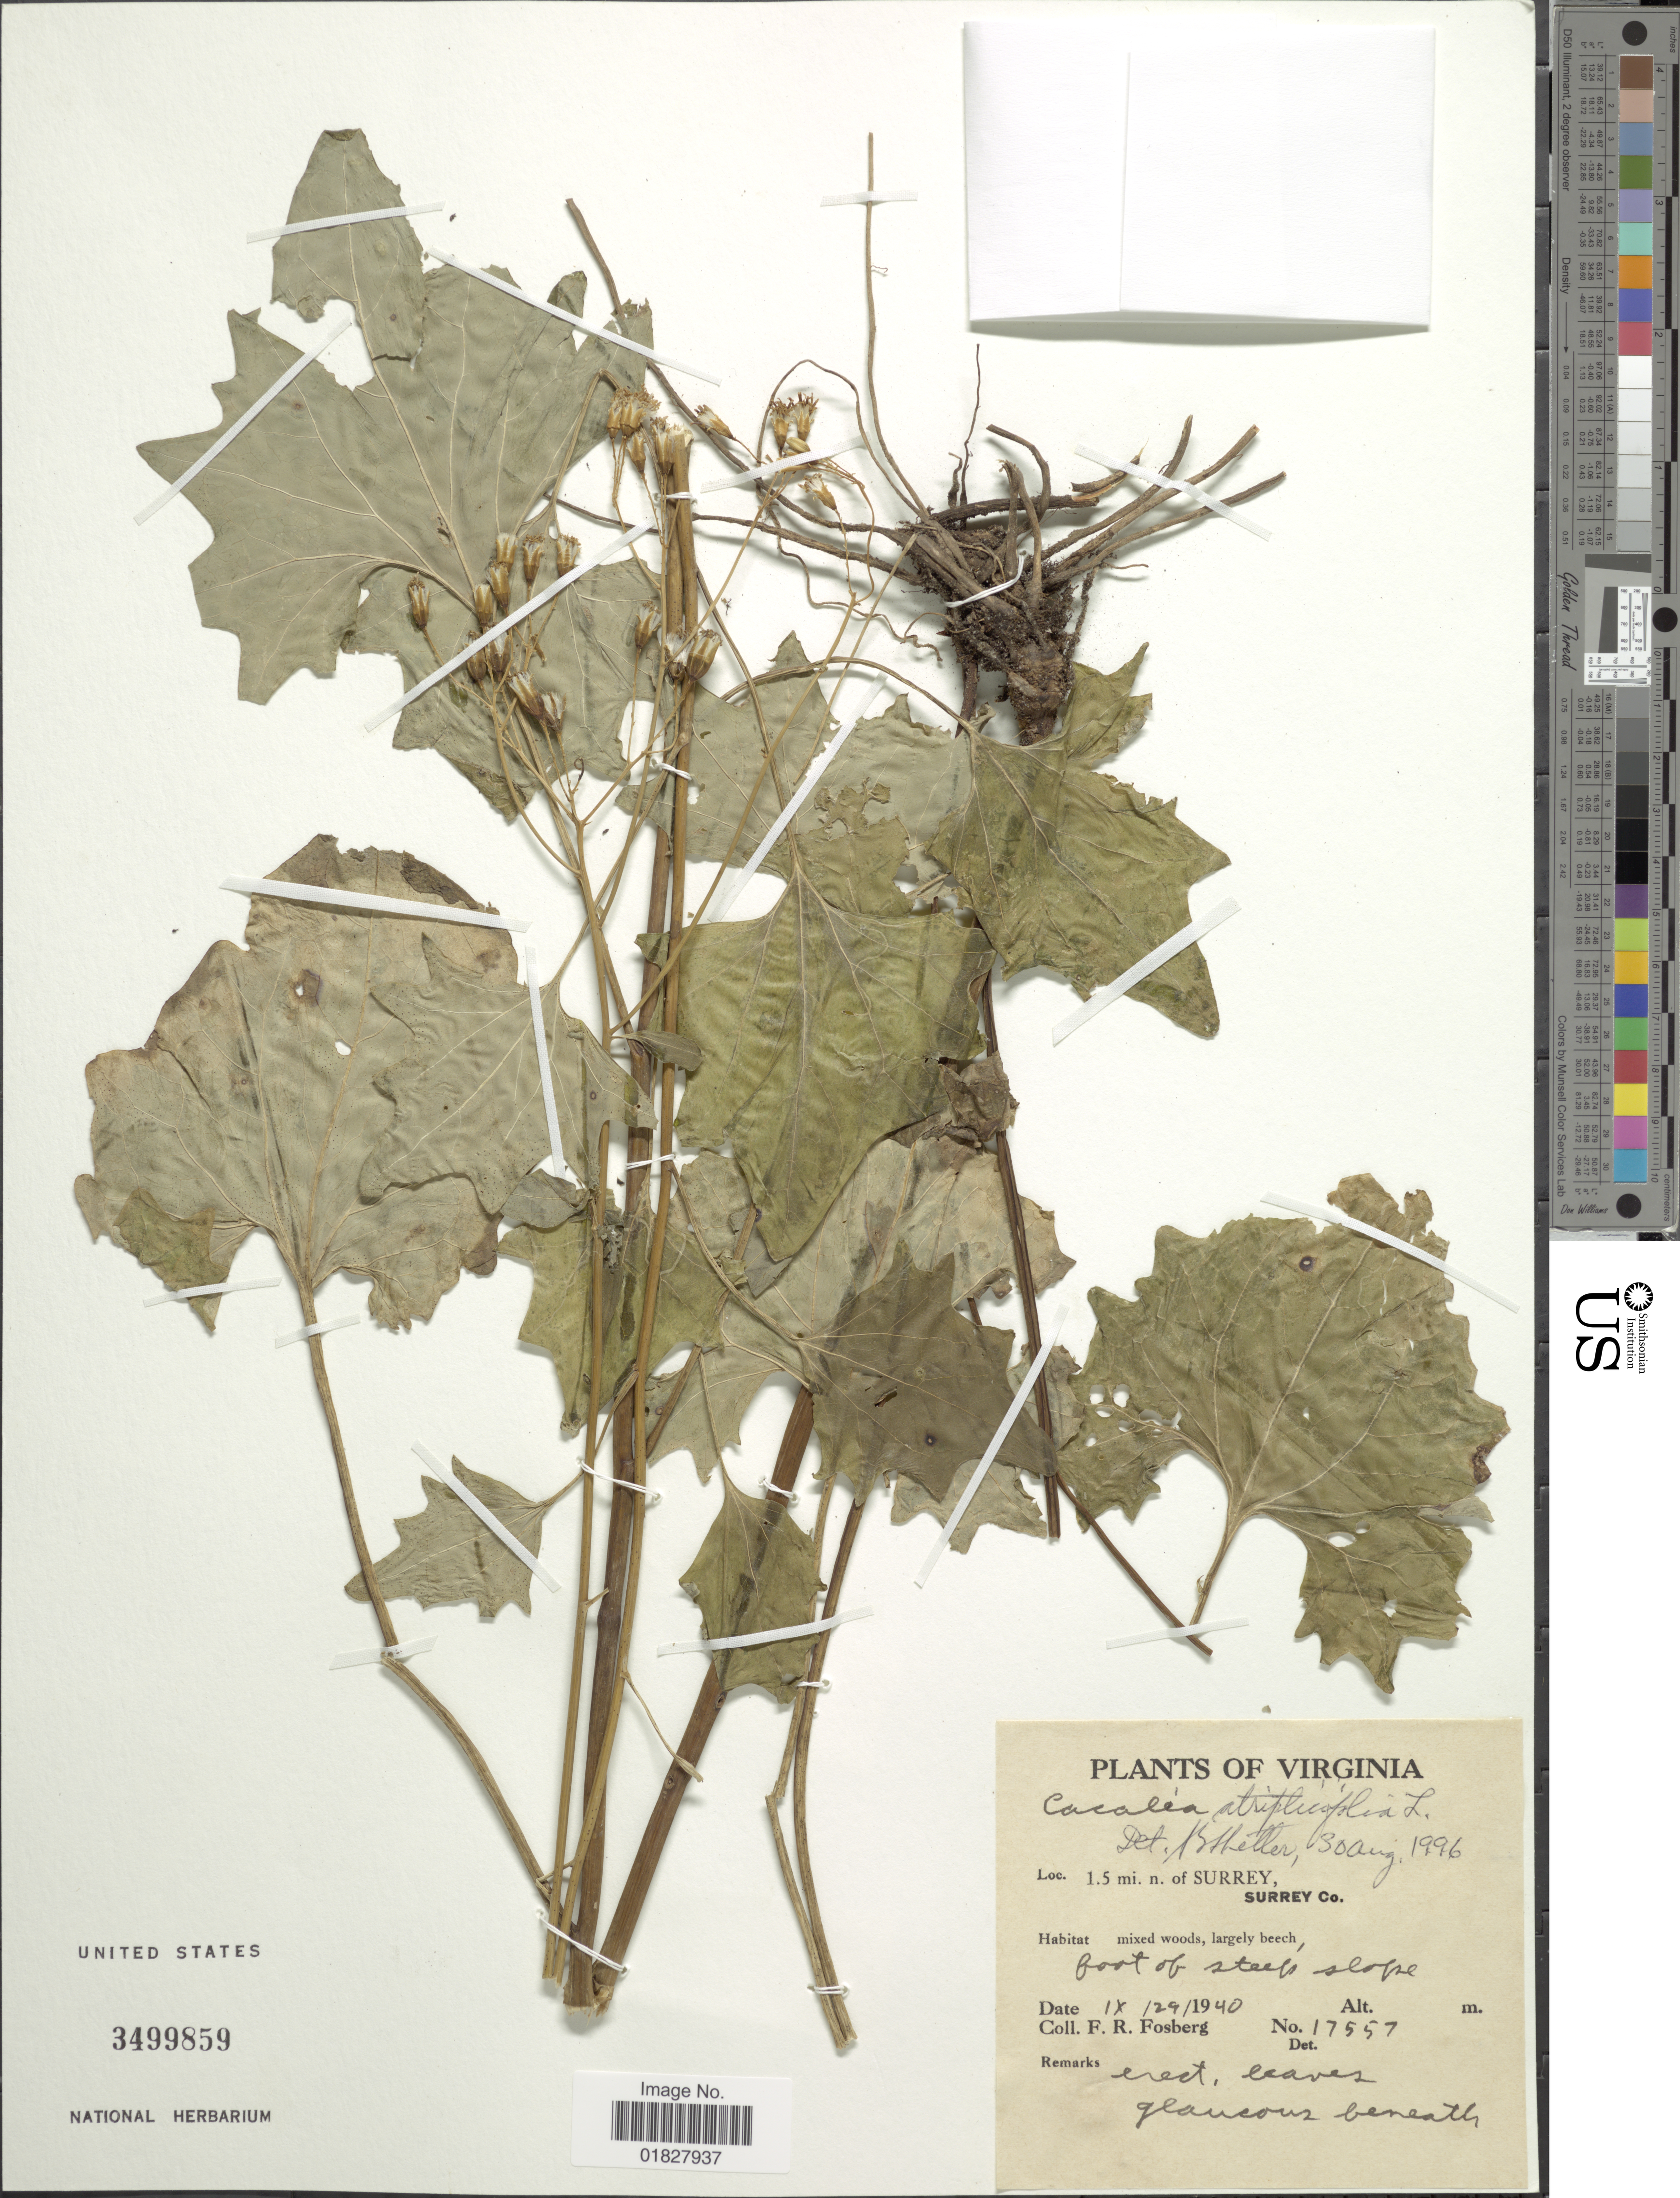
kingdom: Plantae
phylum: Tracheophyta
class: Magnoliopsida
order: Asterales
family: Asteraceae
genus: Arnoglossum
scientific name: Arnoglossum atriplicifolium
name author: (L.) H. Rob.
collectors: F. R. Fosberg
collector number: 17557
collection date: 1940-09-29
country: United States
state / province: Virginia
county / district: Surry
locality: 1.5 mi n. of Surrey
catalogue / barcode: US 3499859